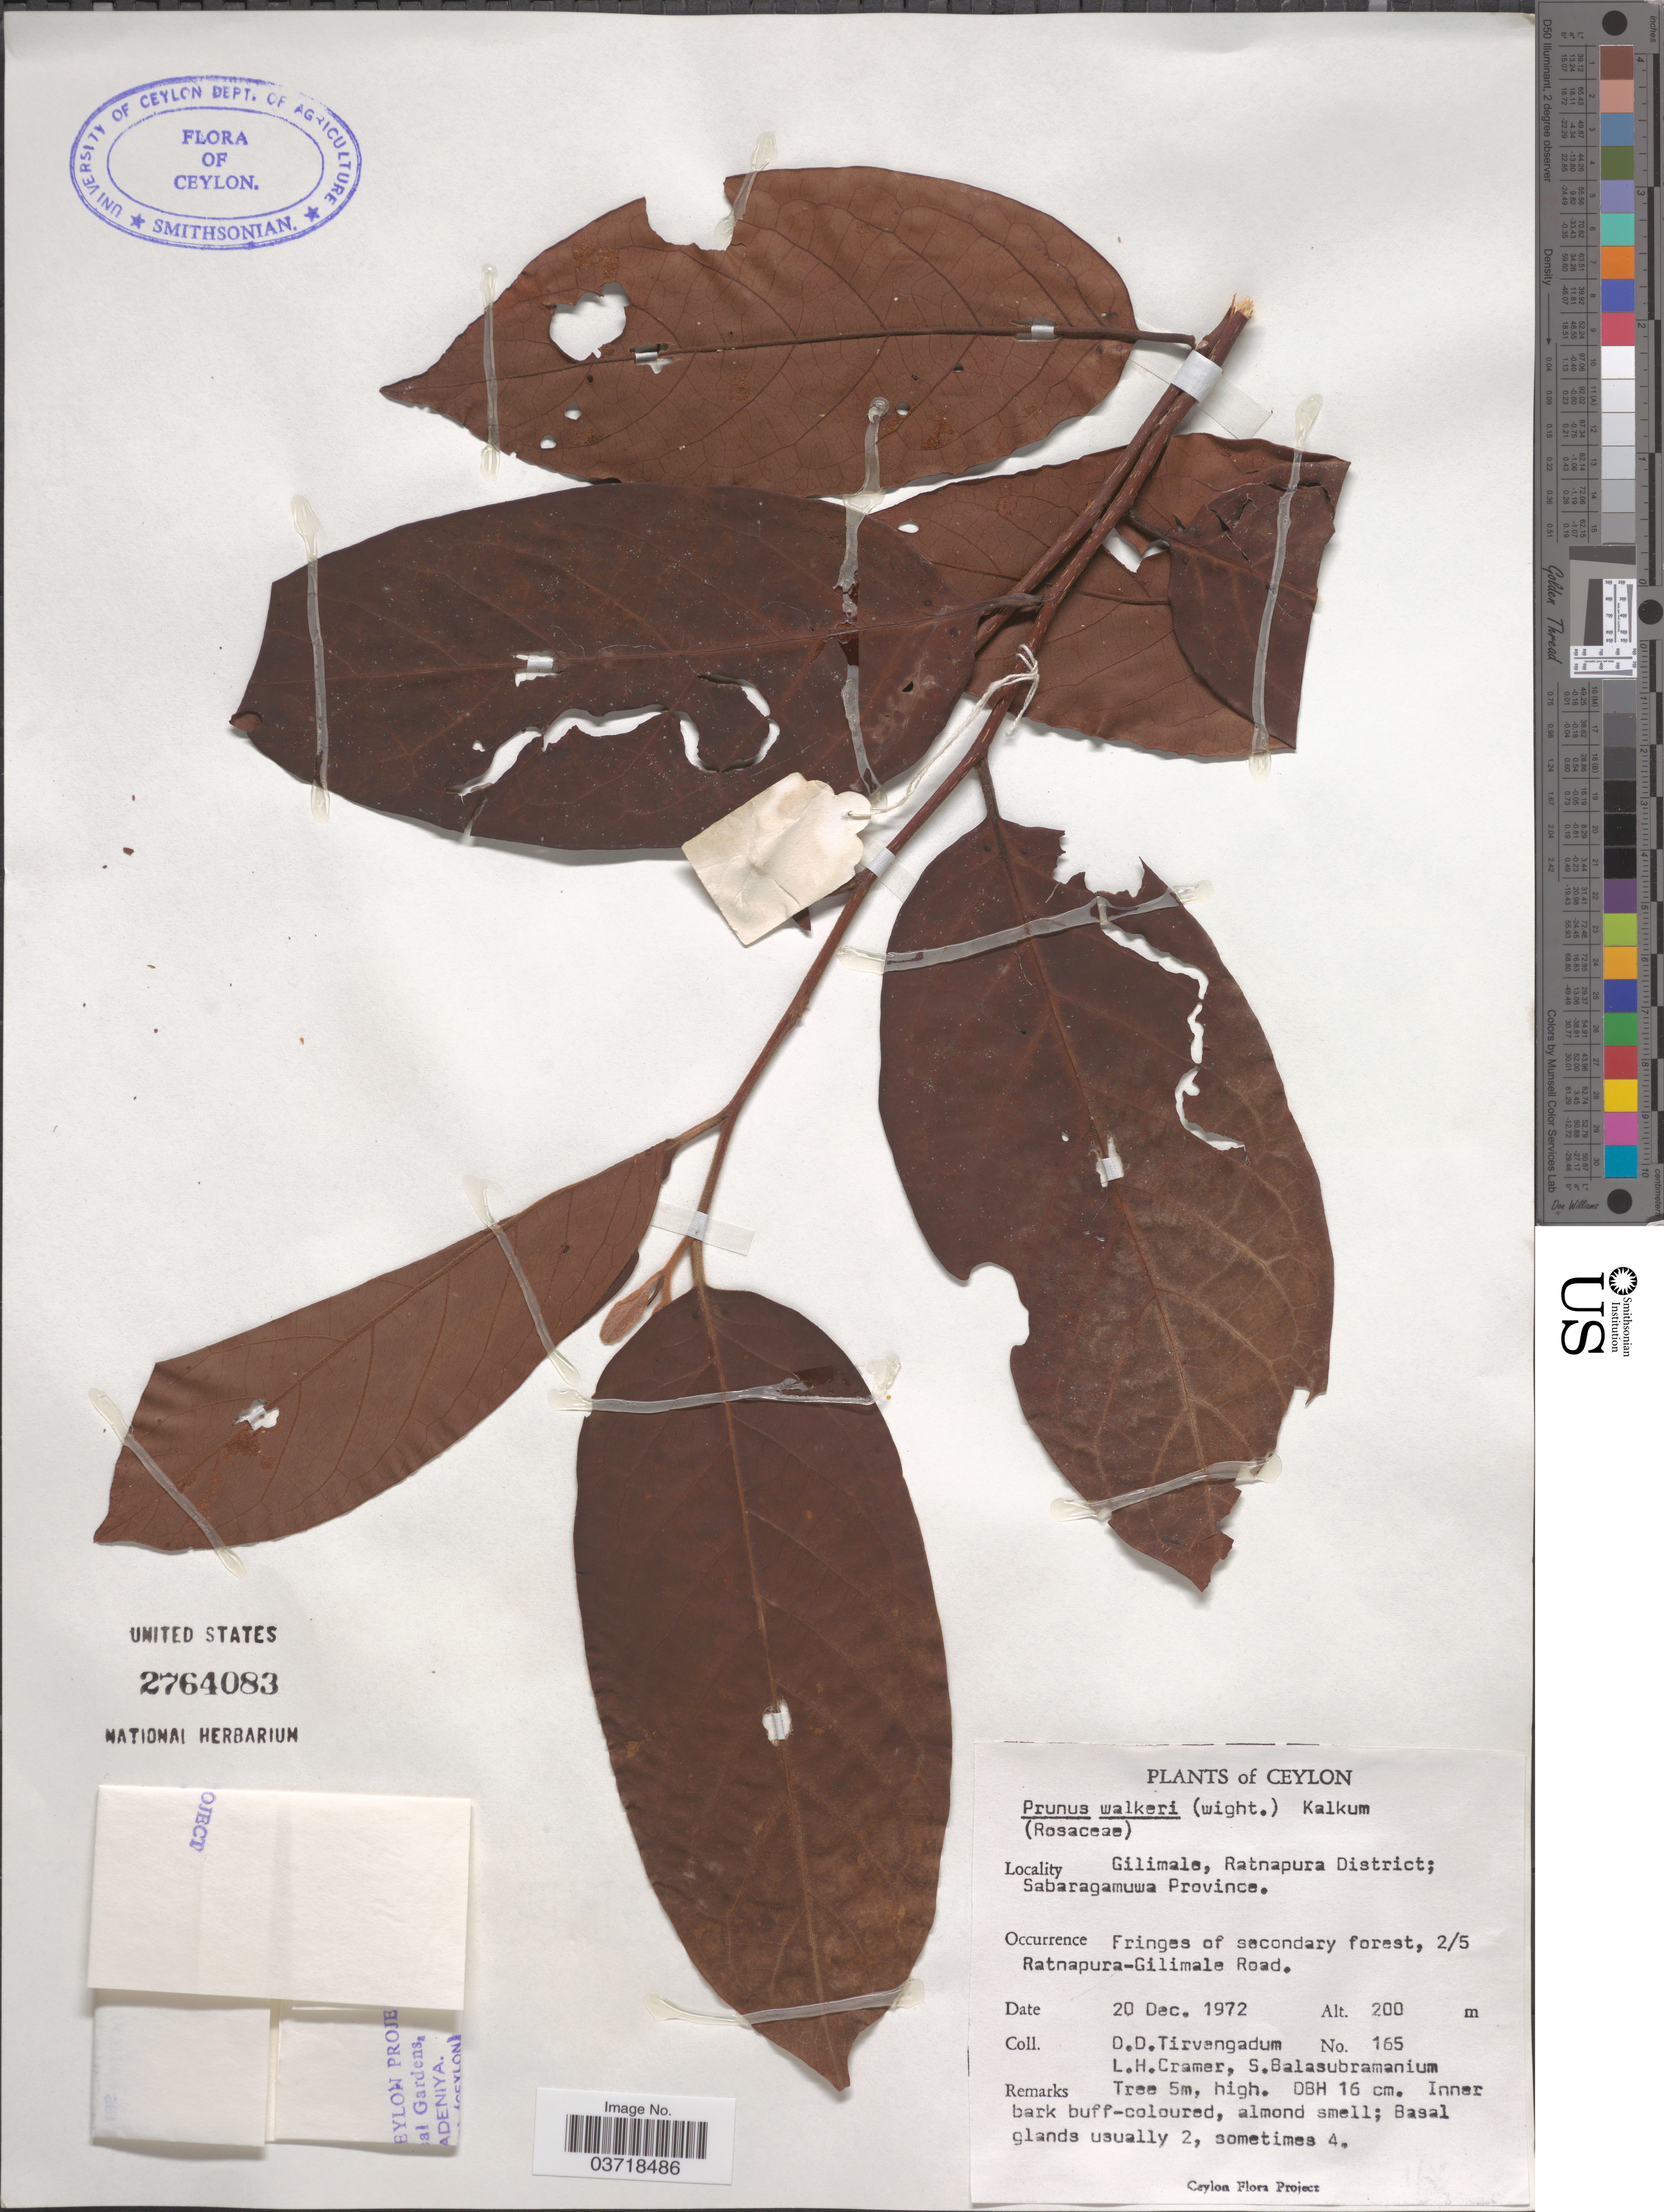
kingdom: Plantae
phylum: Tracheophyta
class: Magnoliopsida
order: Rosales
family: Rosaceae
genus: Prunus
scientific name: Prunus walkeri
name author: (Wight) Kalkman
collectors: D. Tirvengadum, L. H. Cramer & S. Balasubramanium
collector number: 165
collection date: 1972-12-20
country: Sri Lanka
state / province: Sabaragamuwa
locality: Ceylon. Gilimale, Ratnapura District. Fringes of secondary forest, 2/5 Ratnapura-Gilimale Road.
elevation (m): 200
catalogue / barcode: US 2764083